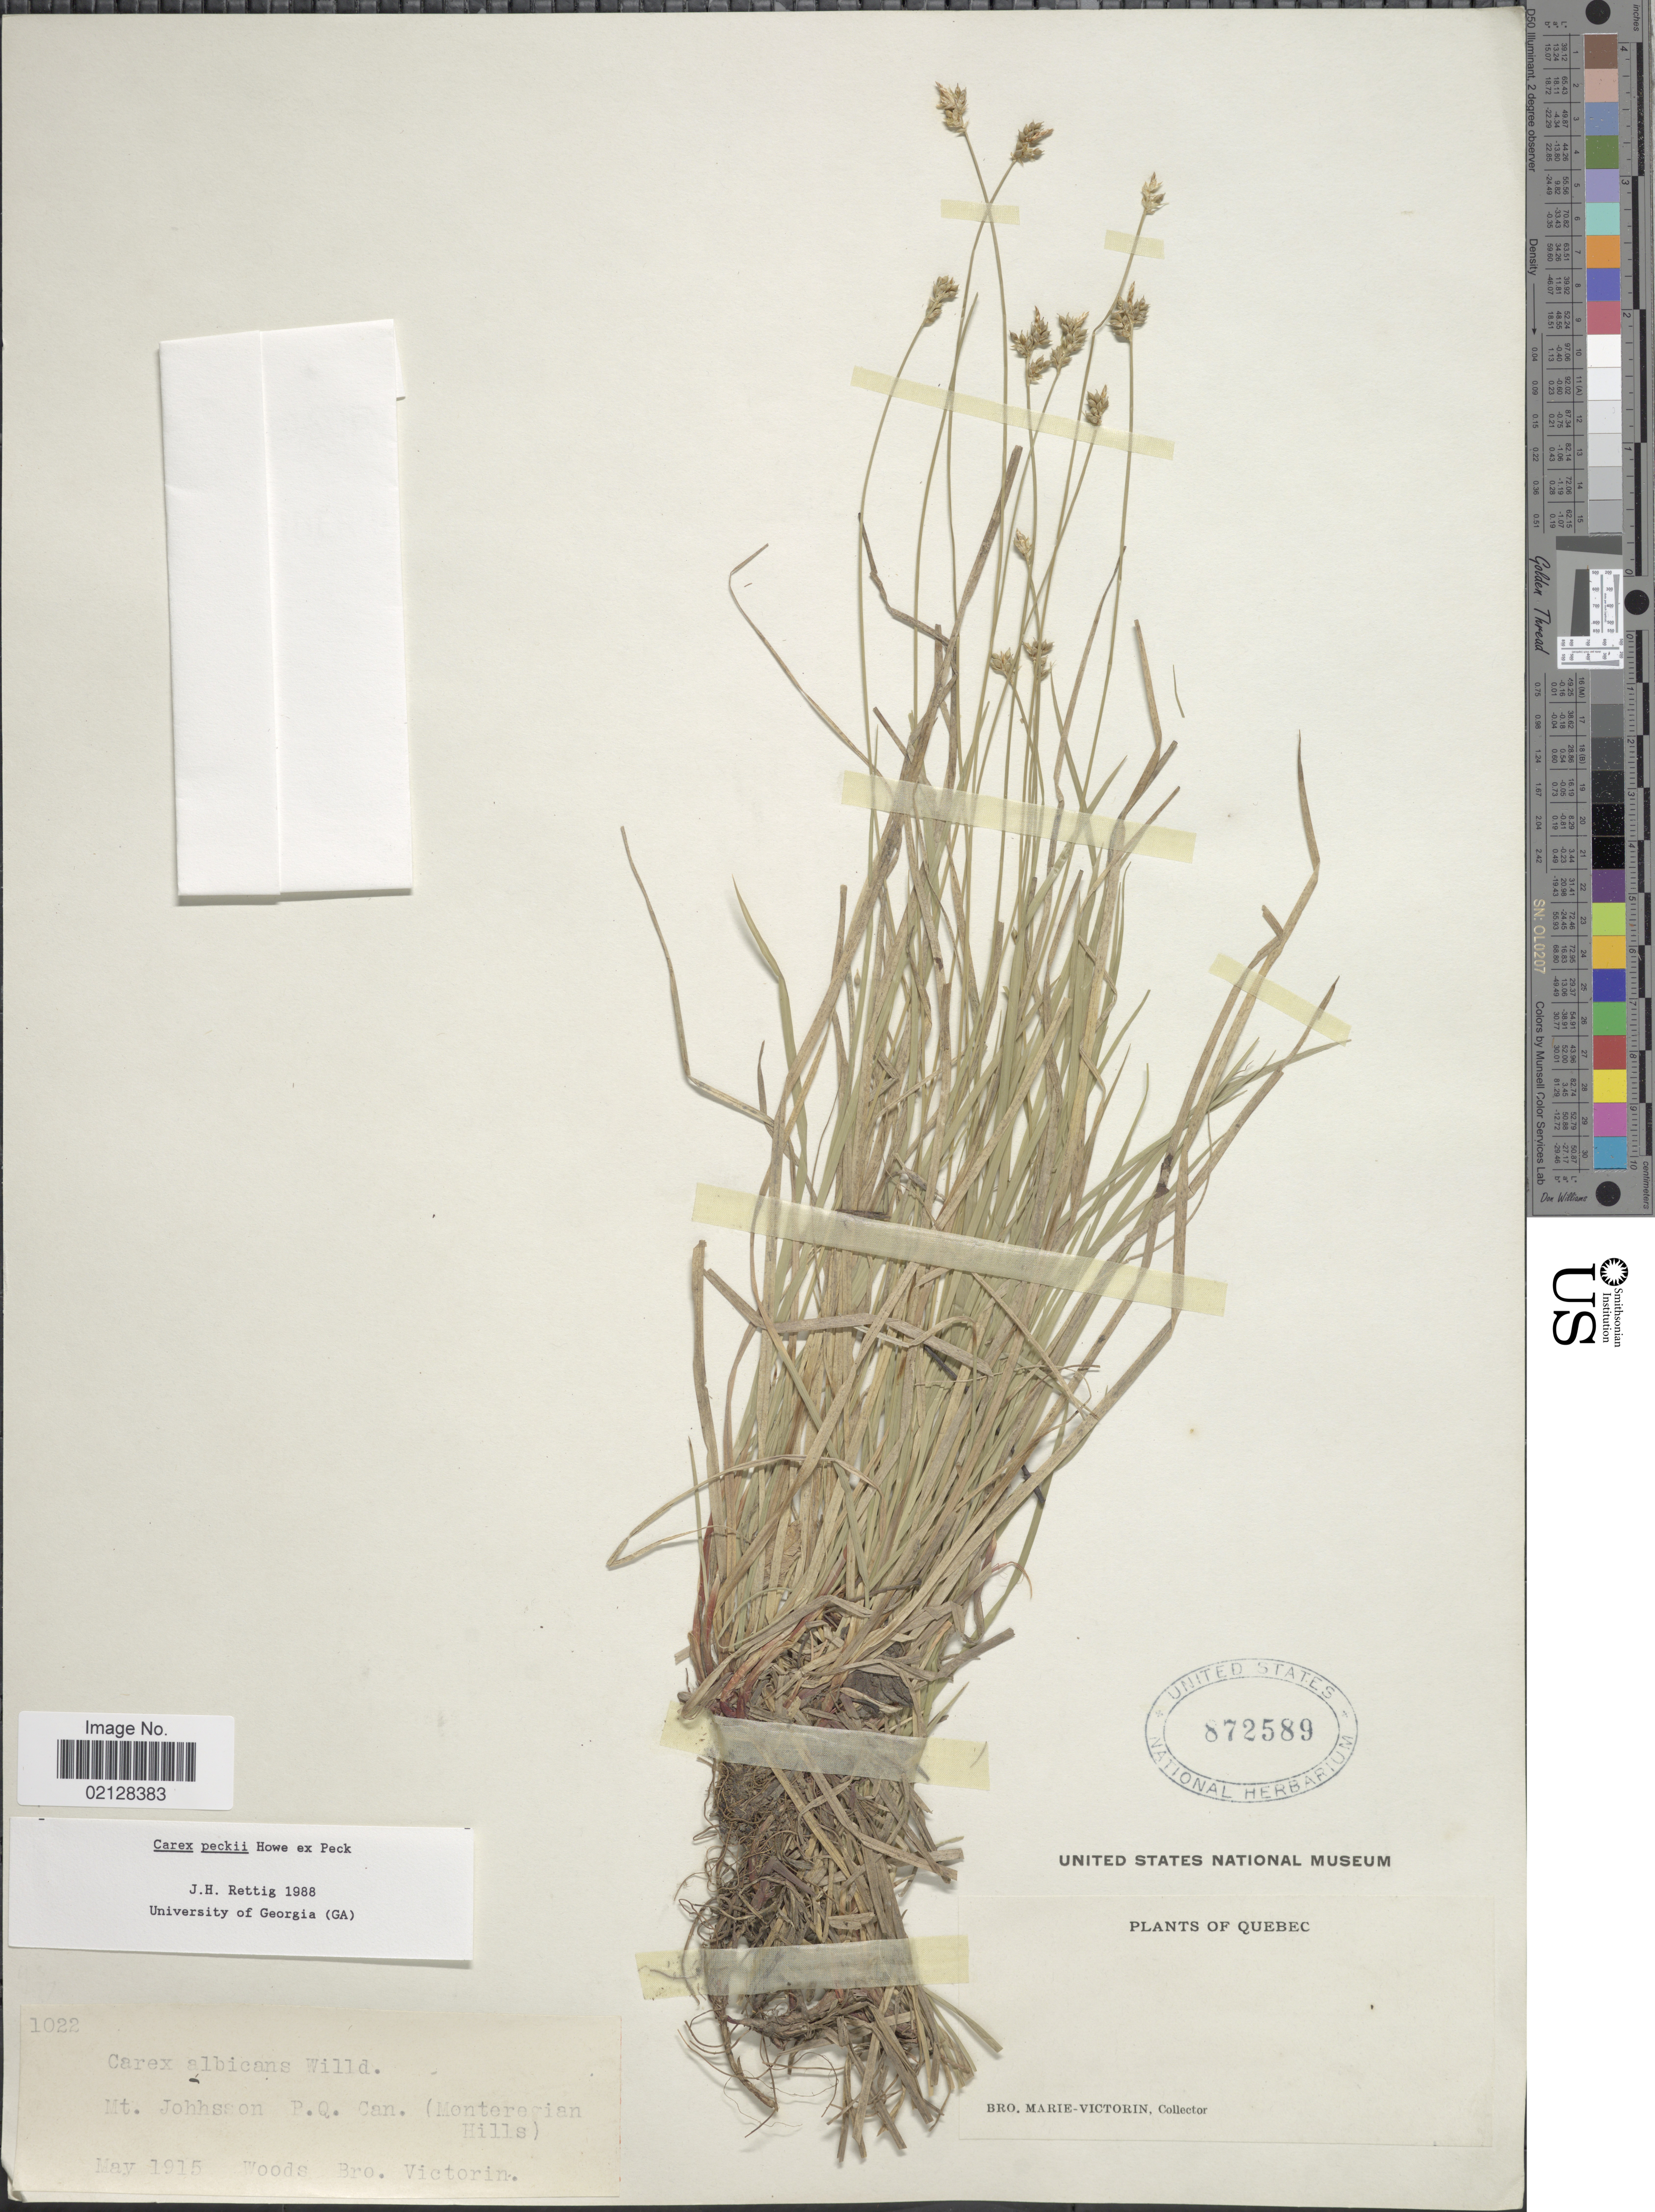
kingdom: Plantae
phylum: Tracheophyta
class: Liliopsida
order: Poales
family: Cyperaceae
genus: Carex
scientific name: Carex peckii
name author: Howe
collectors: Fr. Marie-Victorin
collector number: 1022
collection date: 1915-05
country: Canada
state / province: Quebec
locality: Mt. Johnson, P.Q., Can. (Monteregian Hills)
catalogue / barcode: US 872589